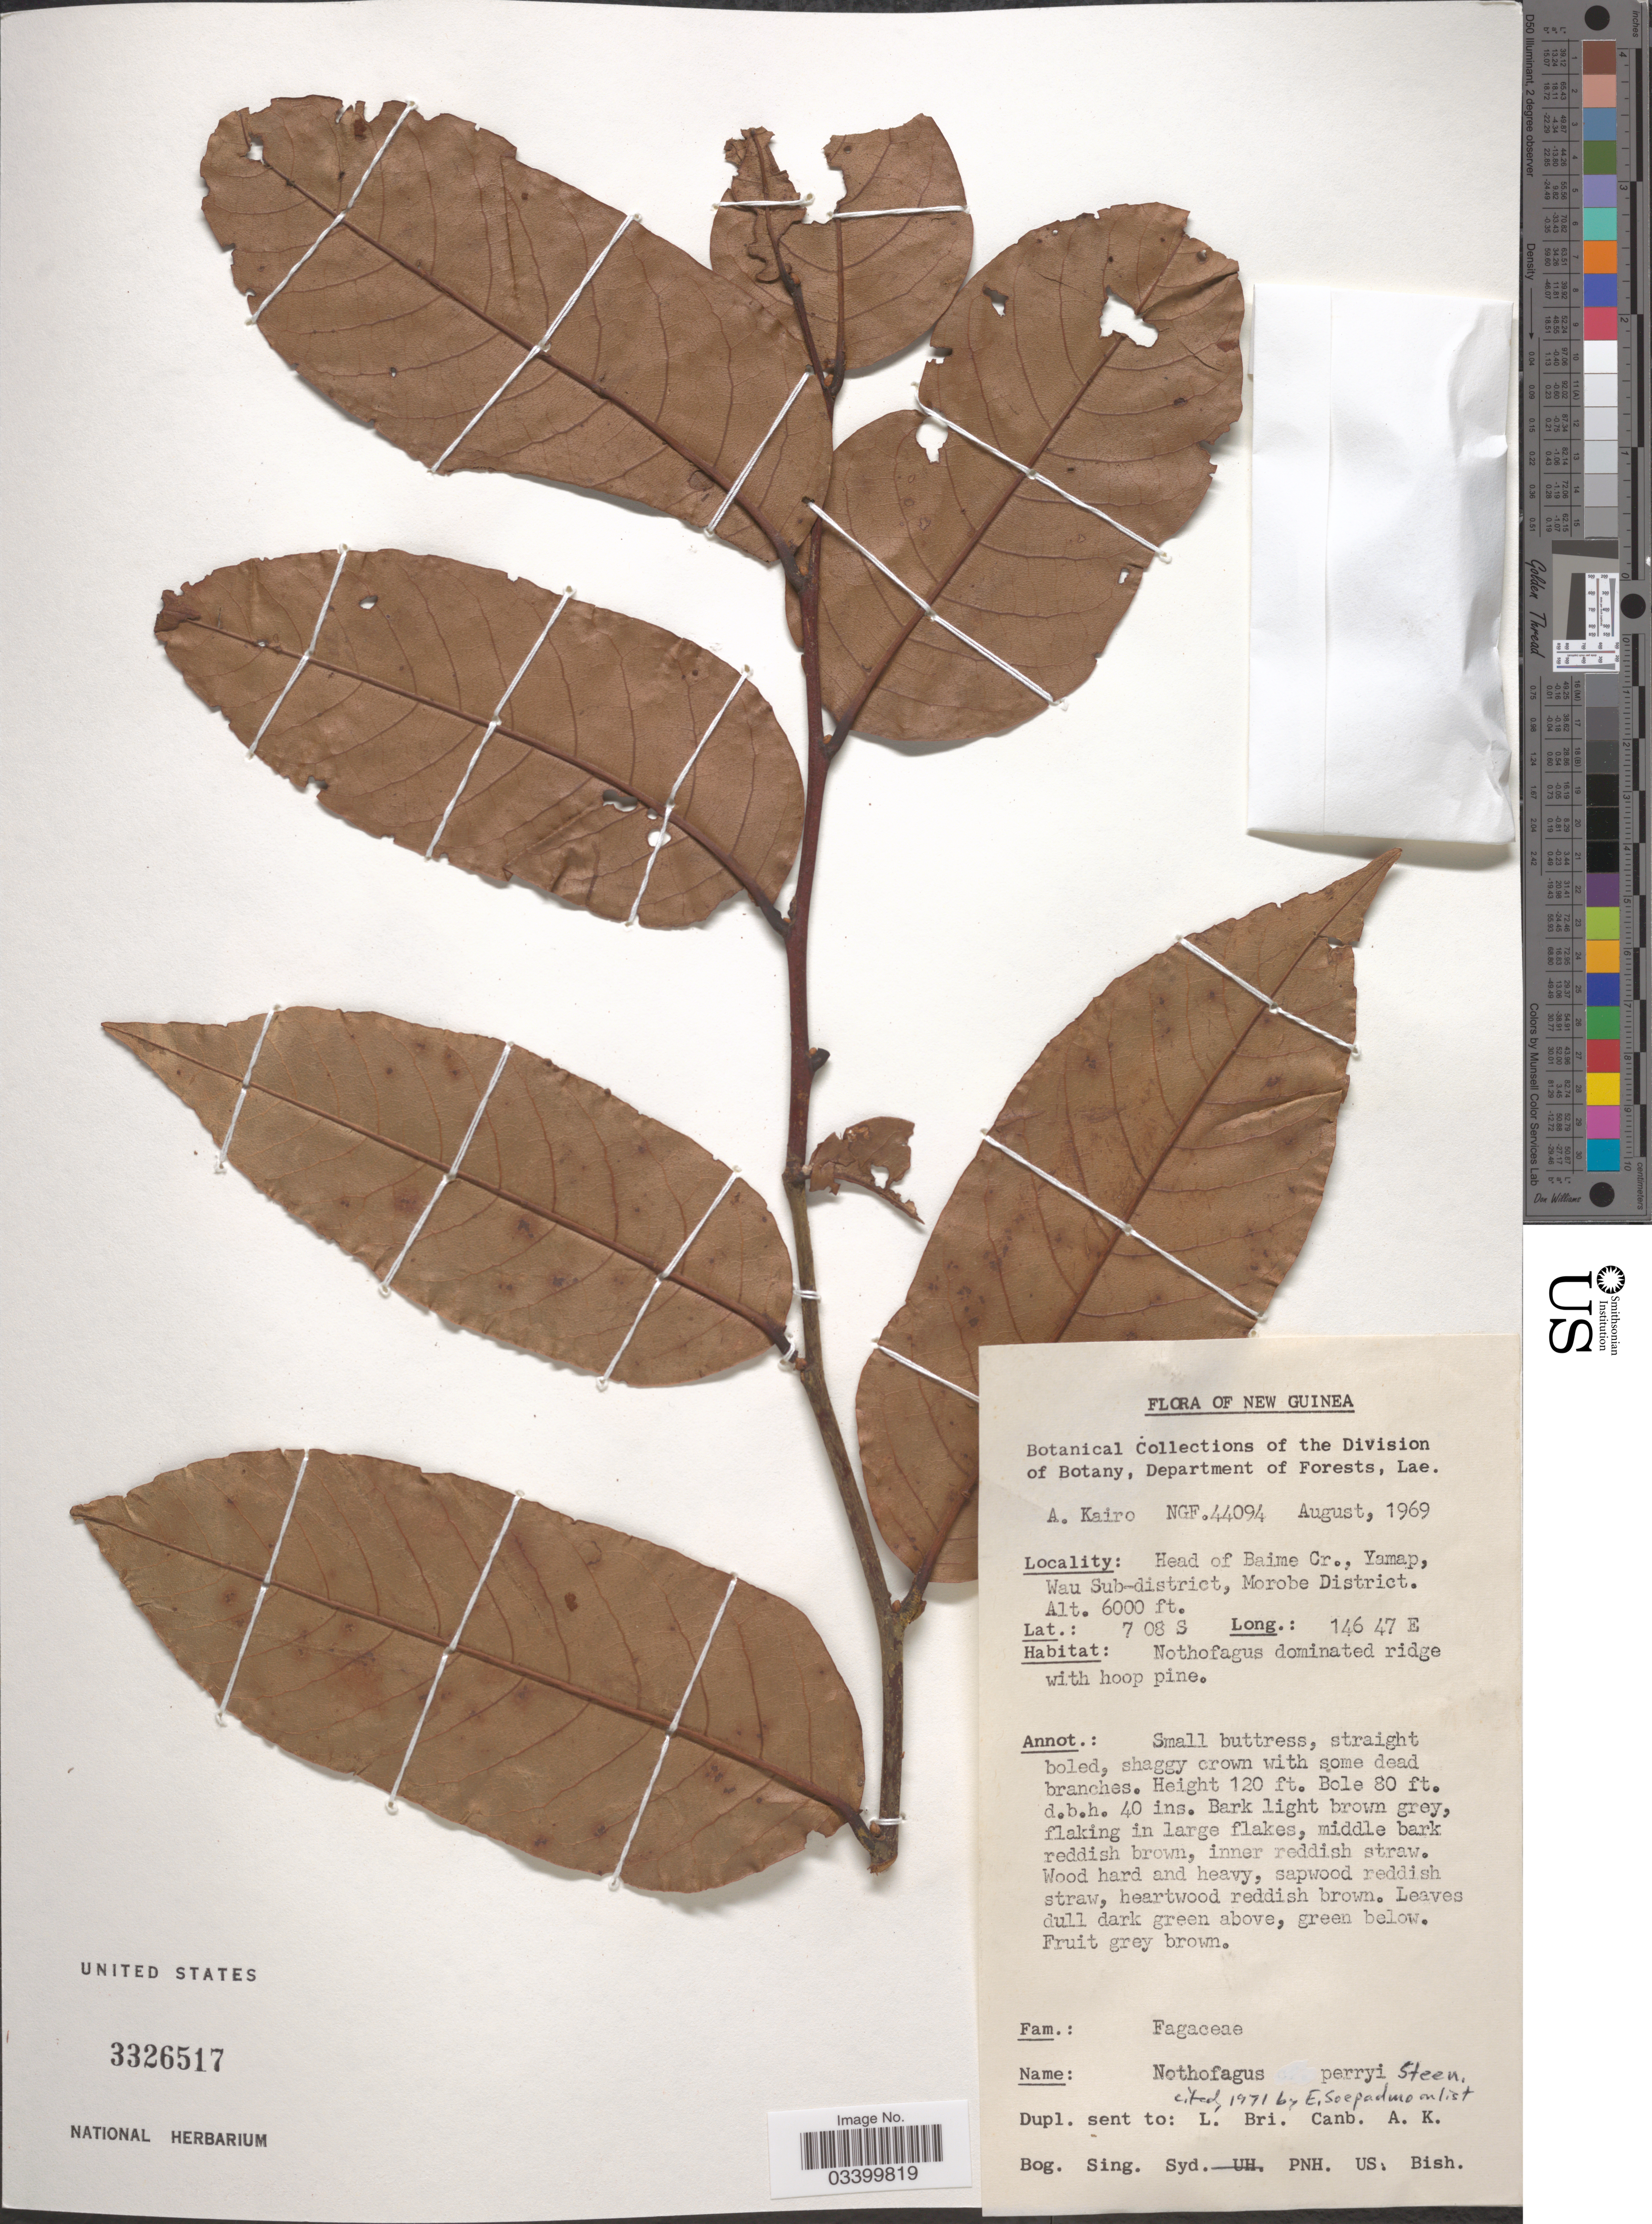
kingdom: Plantae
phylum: Tracheophyta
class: Magnoliopsida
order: Fagales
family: Nothofagaceae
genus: Nothofagus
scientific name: Nothofagus perryi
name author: Steenis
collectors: A. Kairo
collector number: NGF 44094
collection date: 1969-08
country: Papua New Guinea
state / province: Morobe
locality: New Guinea. Head of Baime Cr., Yamap, Wau Sub-district, Morobe District.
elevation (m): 1829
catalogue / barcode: US 3326517